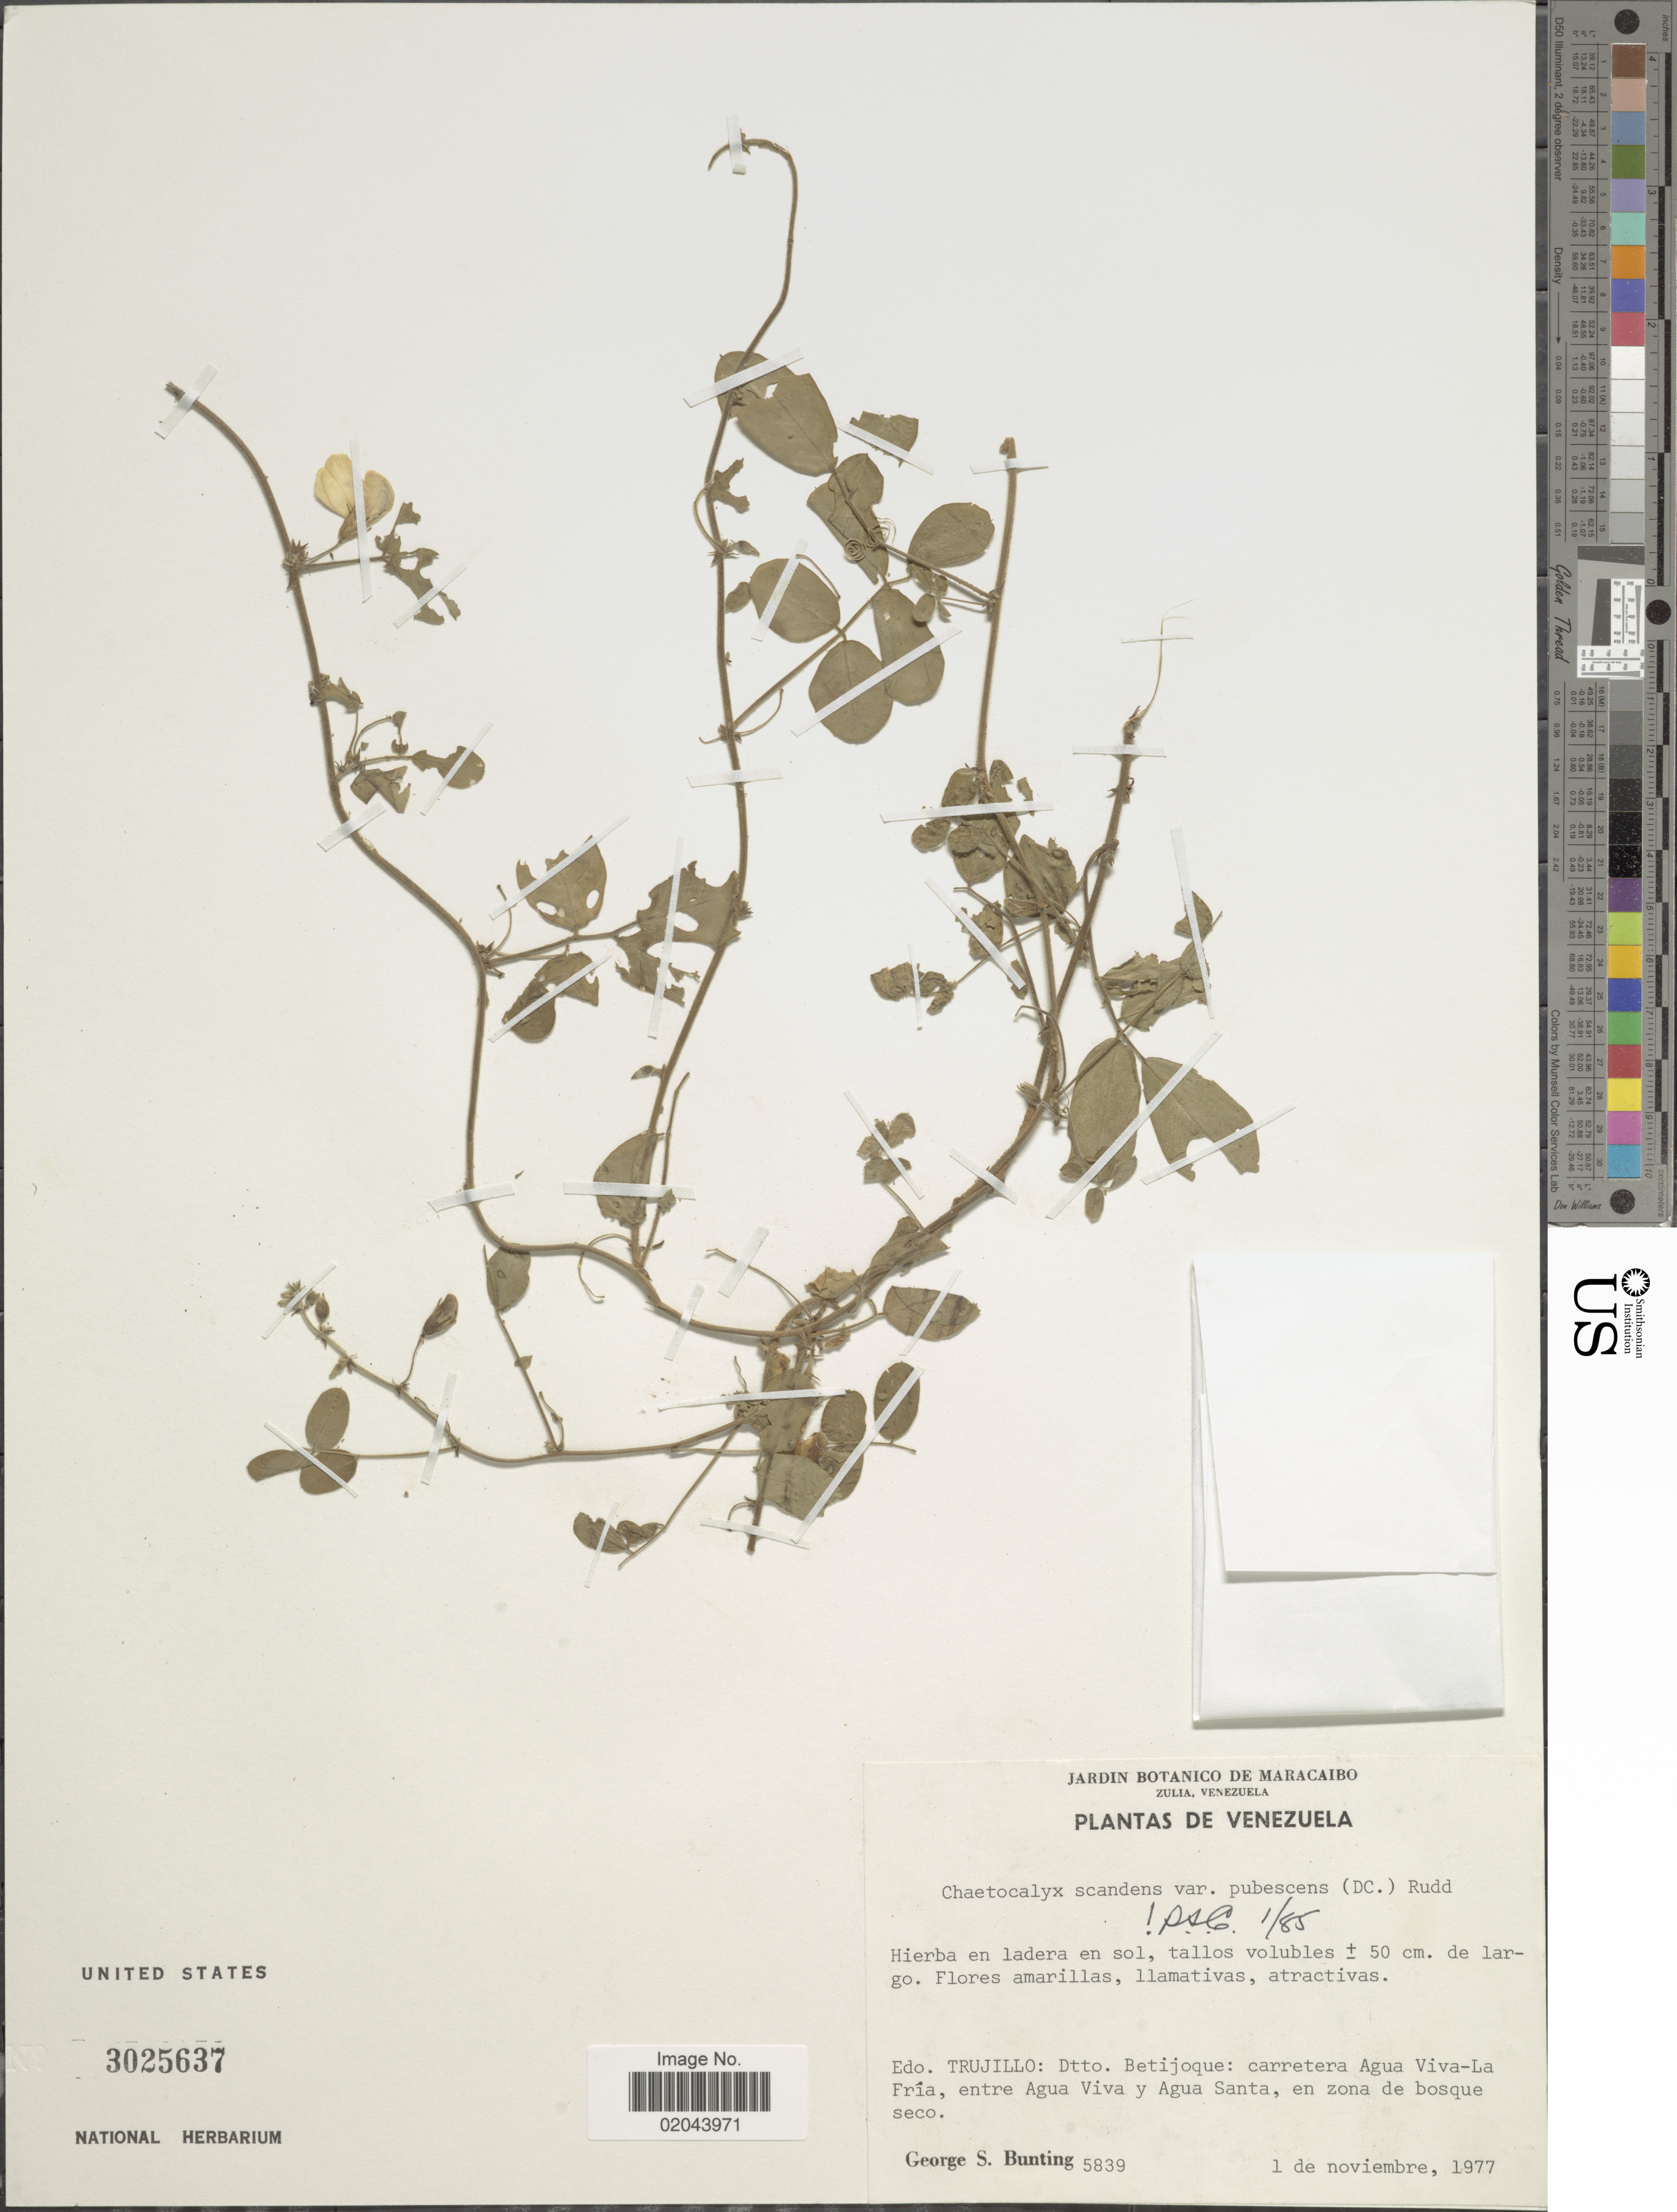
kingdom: Plantae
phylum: Tracheophyta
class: Magnoliopsida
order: Fabales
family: Fabaceae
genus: Chaetocalyx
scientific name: Chaetocalyx scandens var. pubescens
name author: (DC.) Rudd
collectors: G. S. Bunting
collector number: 5839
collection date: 1977-11-01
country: Venezuela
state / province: Trujillo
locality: Edo. Trujillo: Dtto. Betijoque: carretera Agua Viva-La Fría, entre Agua Viva y Agua Santa, en zona de bosque seco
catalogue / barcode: US 3025637